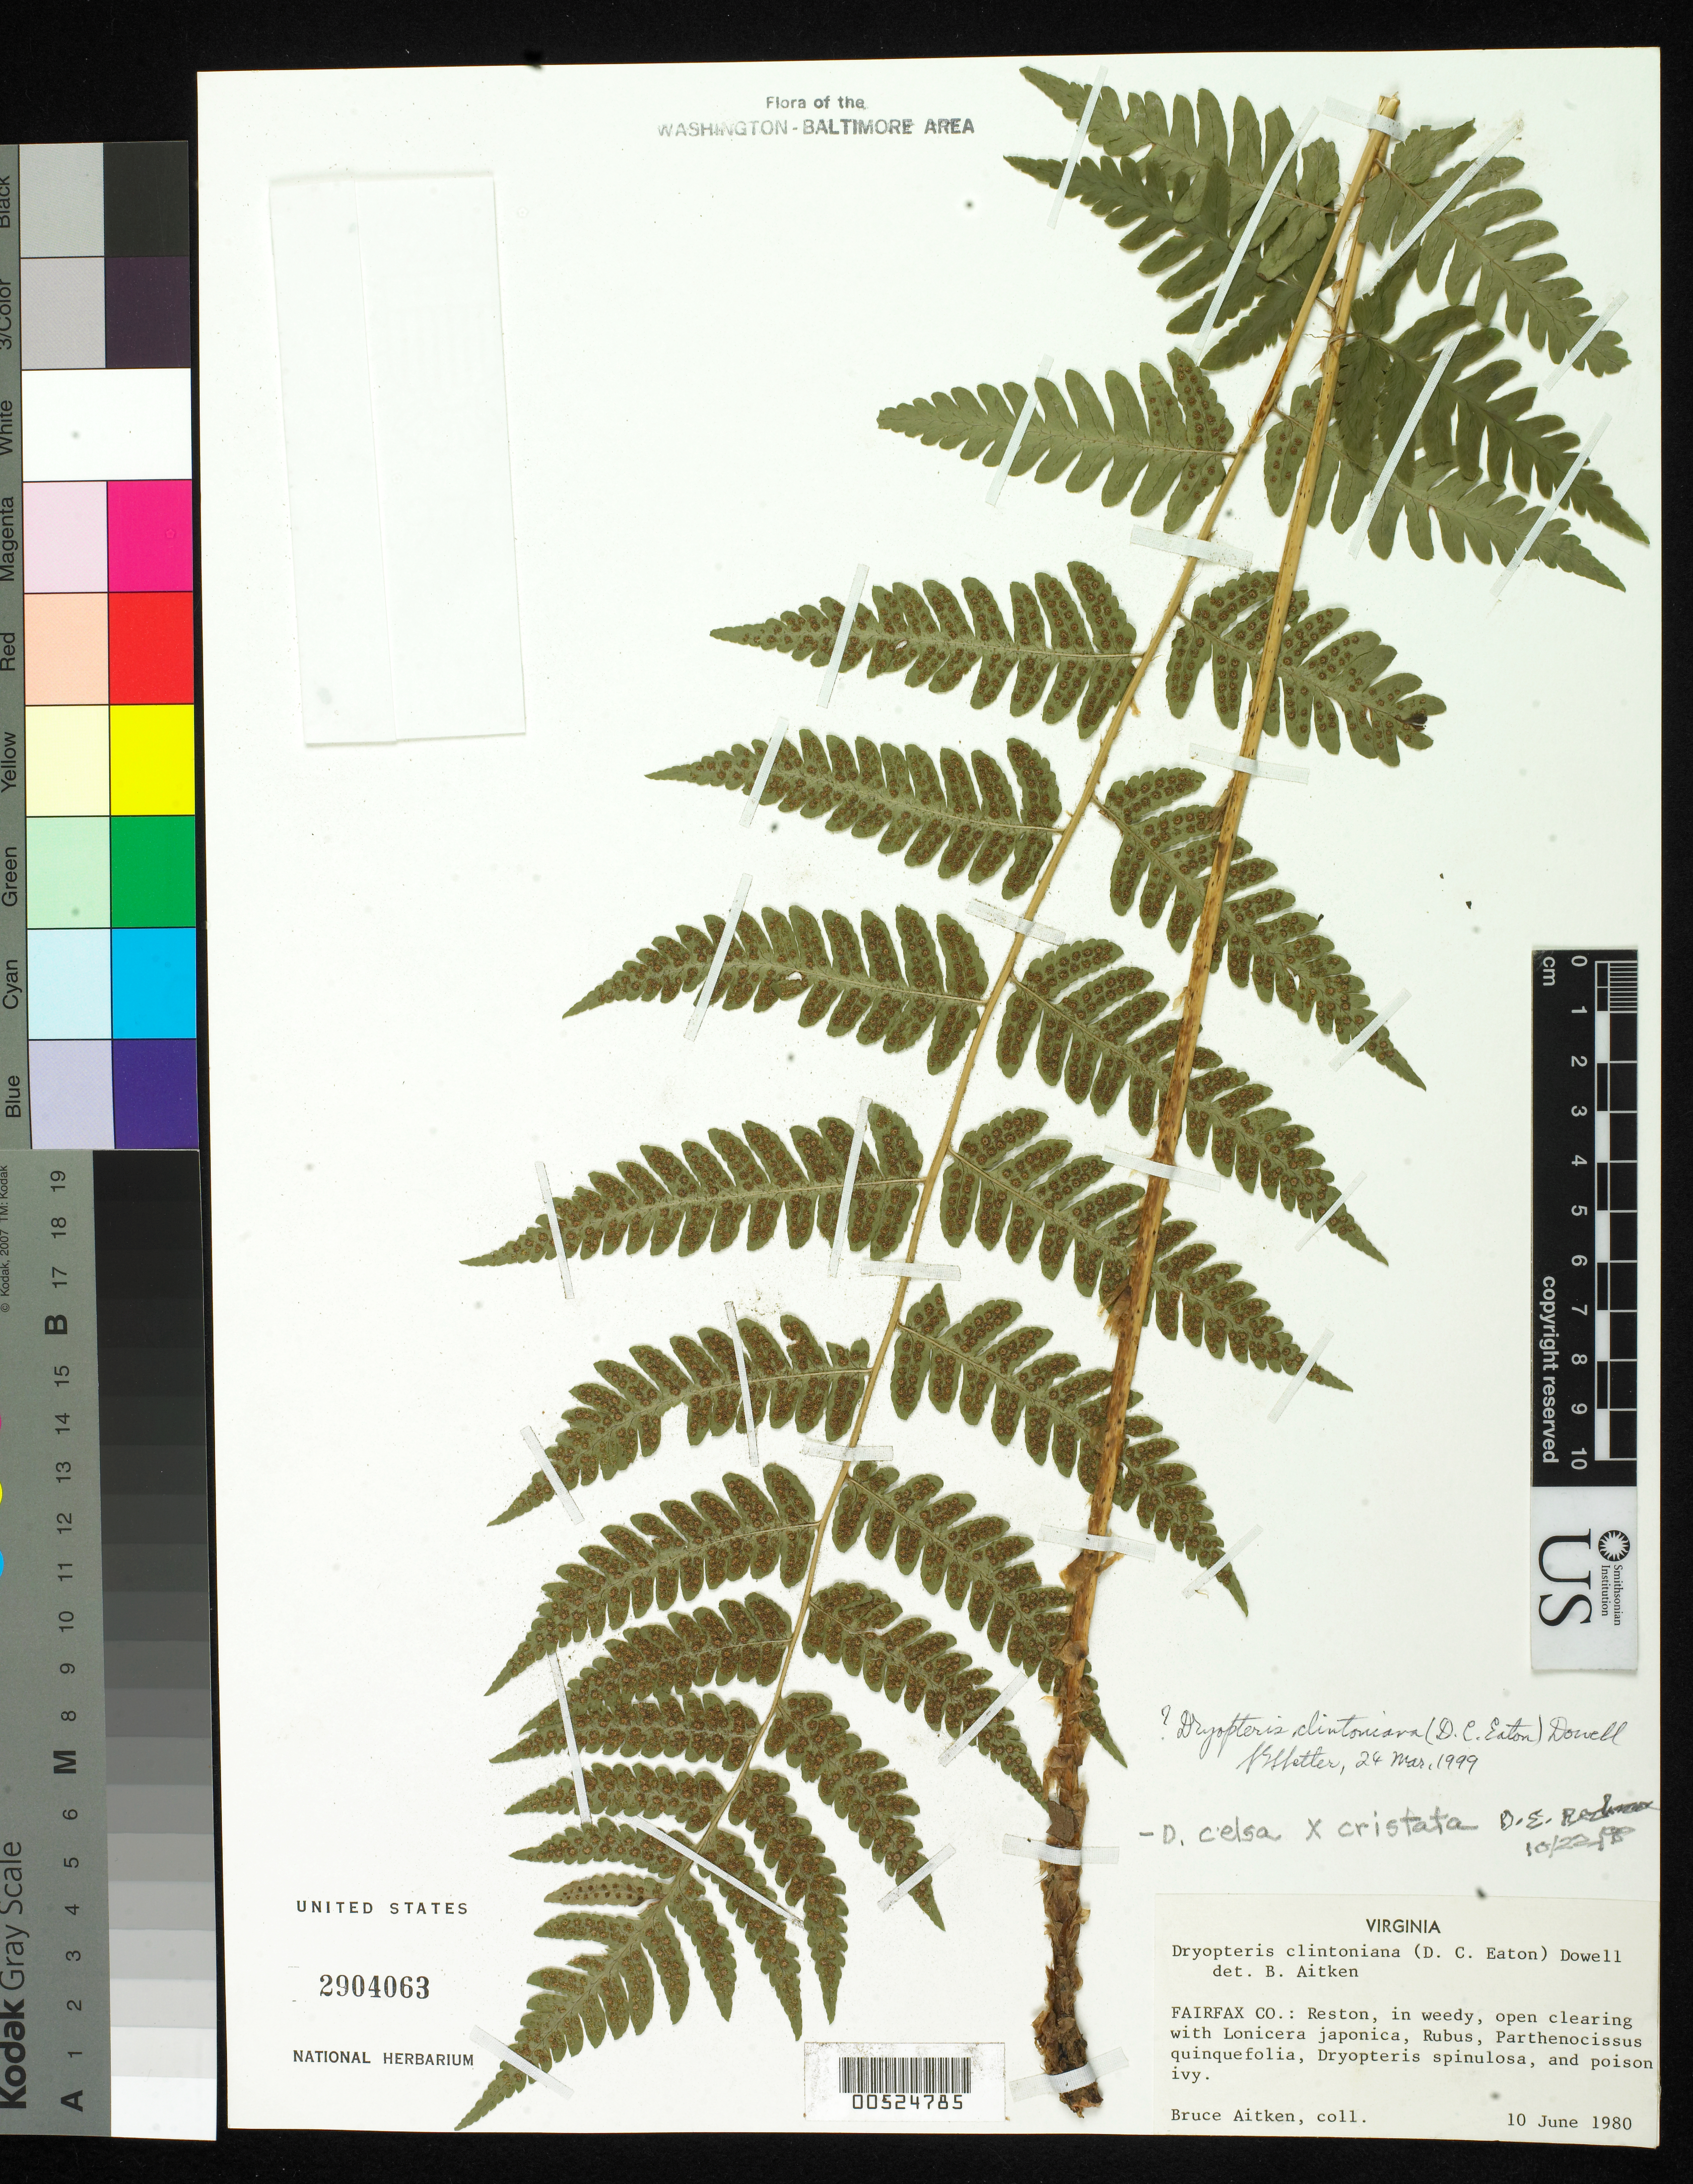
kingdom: Plantae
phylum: Tracheophyta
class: Polypodiopsida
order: Polypodiales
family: Dryopteridaceae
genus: Dryopteris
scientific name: Dryopteris clintoniana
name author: (D.C. Eaton) Dowell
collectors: B. Aitken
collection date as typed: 10 Jun 1980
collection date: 1980-06-10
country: United States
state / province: Virginia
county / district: Fairfax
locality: Reston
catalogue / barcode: US 2904063